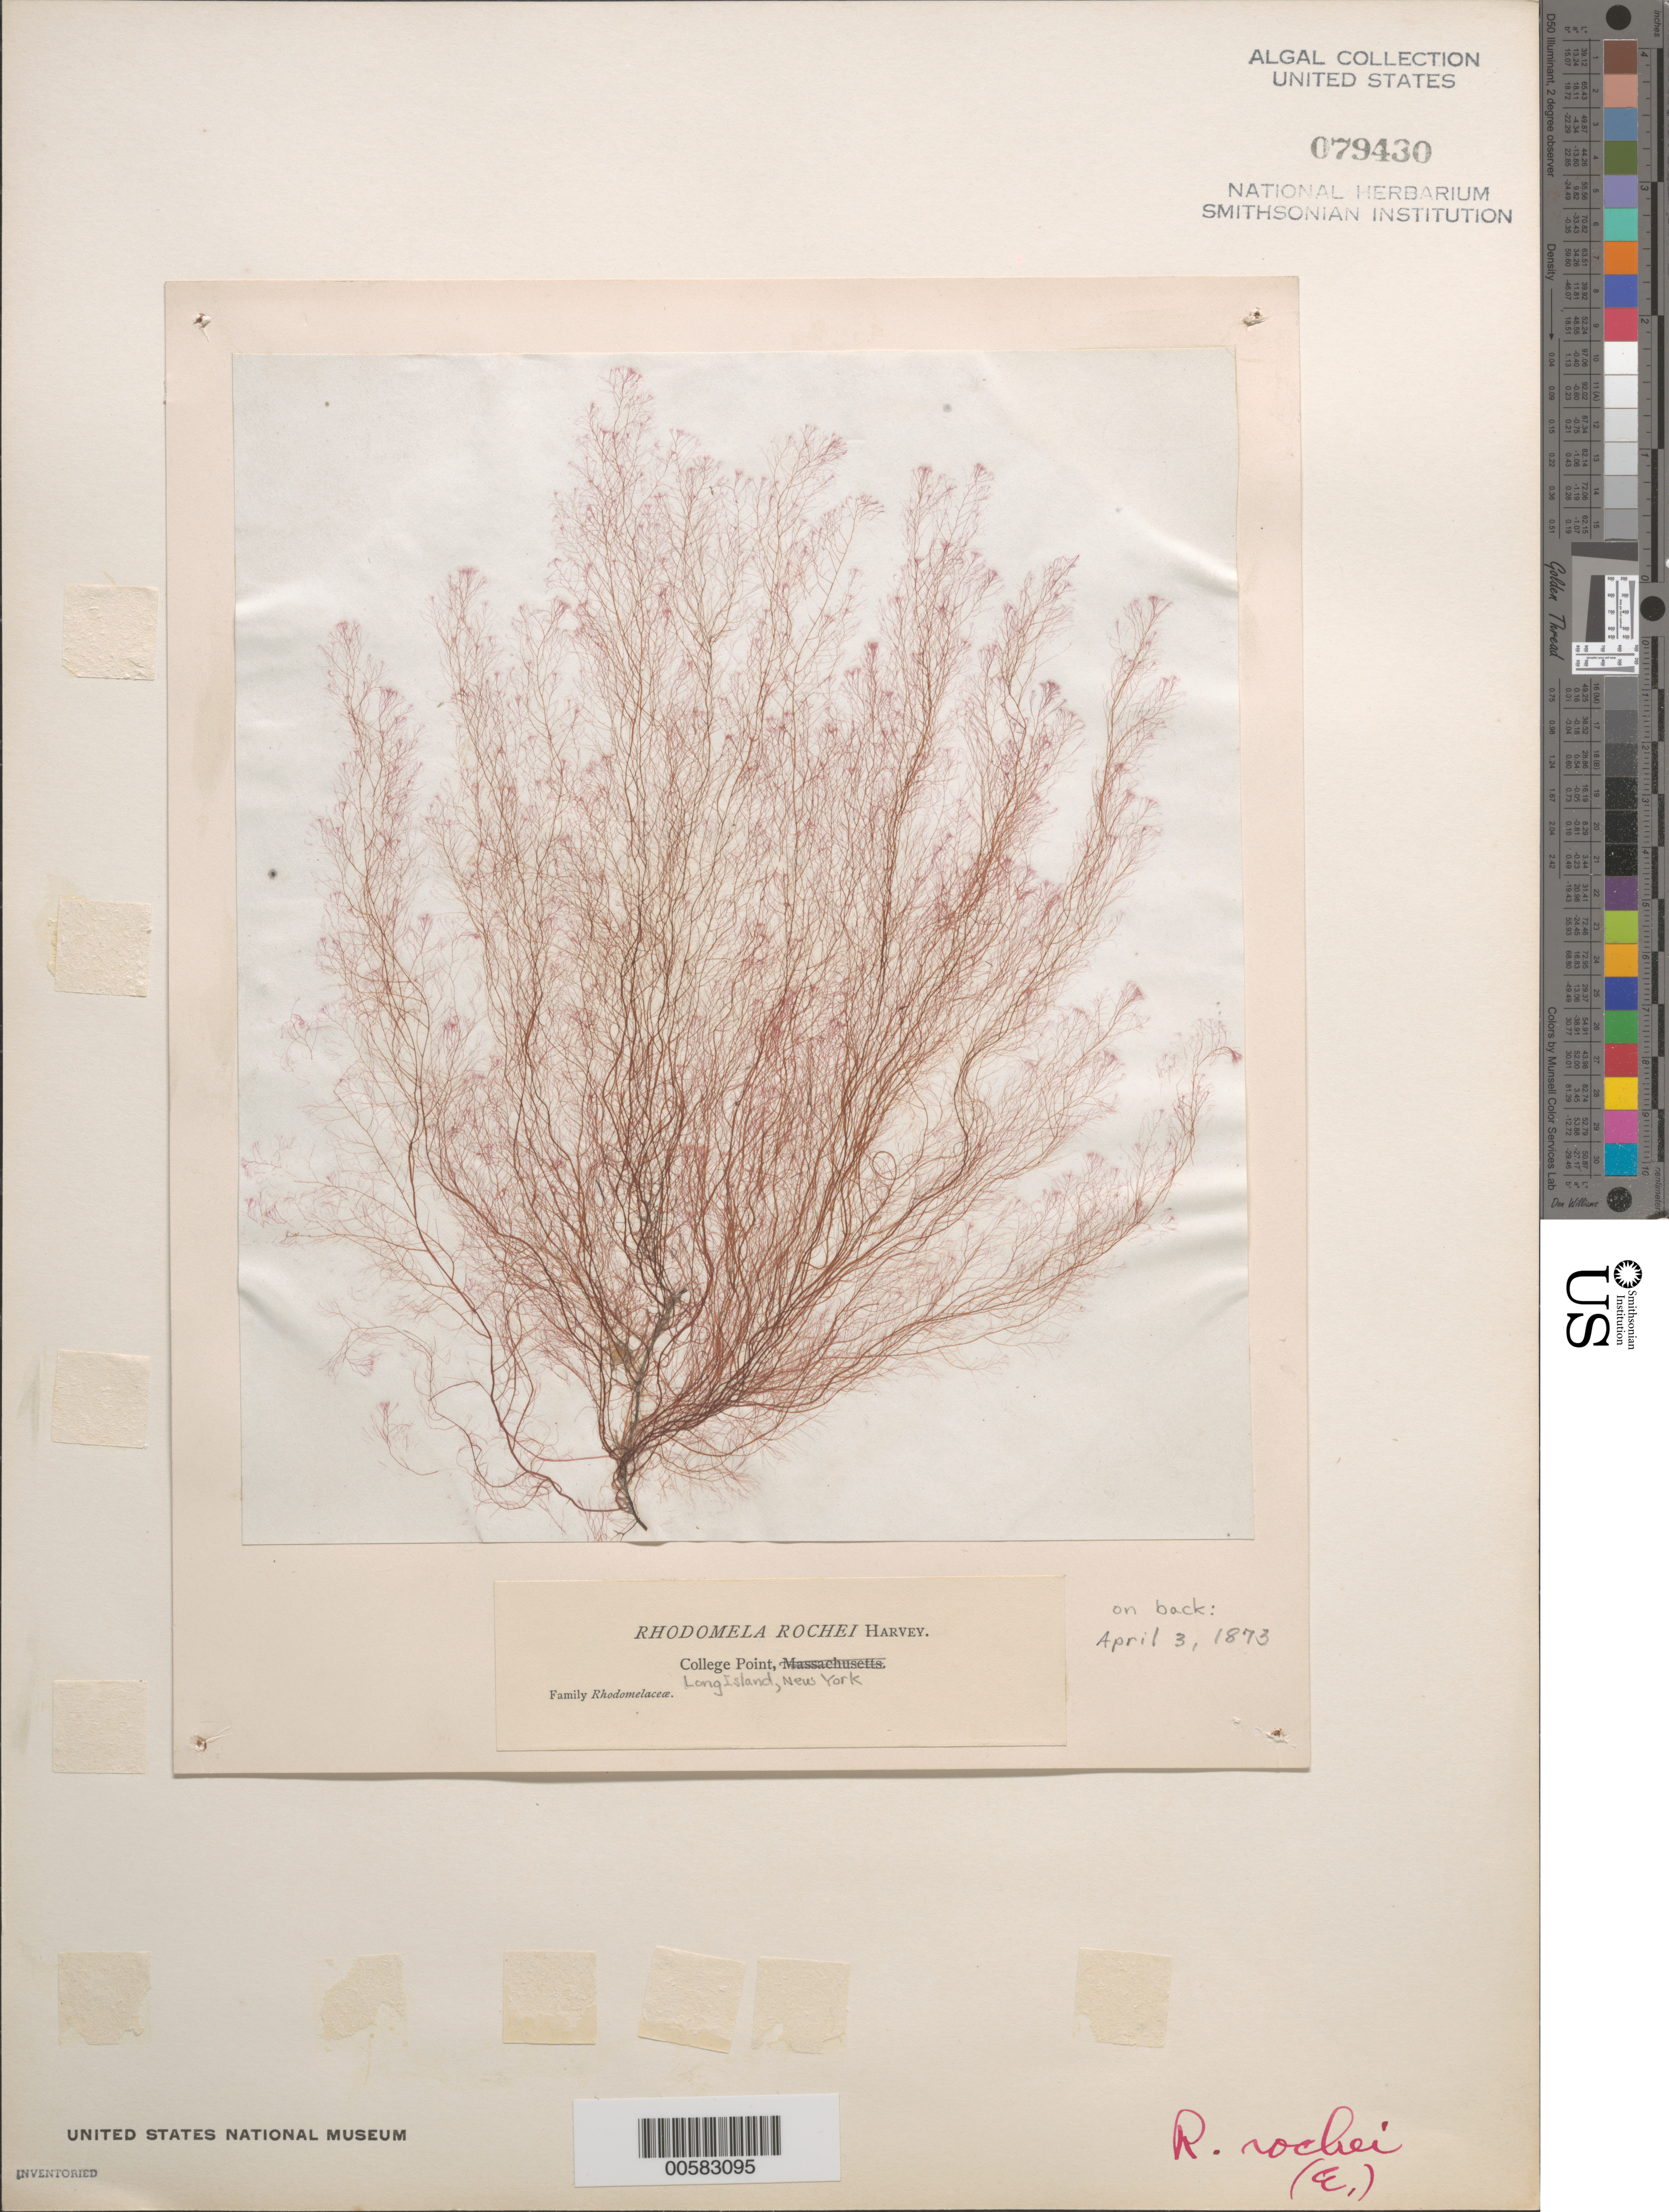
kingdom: Plantae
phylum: Rhodophyta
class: Florideophyceae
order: Ceramiales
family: Rhodomelaceae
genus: Rhodomela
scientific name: Rhodomela confervoides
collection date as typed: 03 Apr 1873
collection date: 1873-04-03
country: United States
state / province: New York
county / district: Queens County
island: Long Island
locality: College Point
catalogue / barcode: US 79430